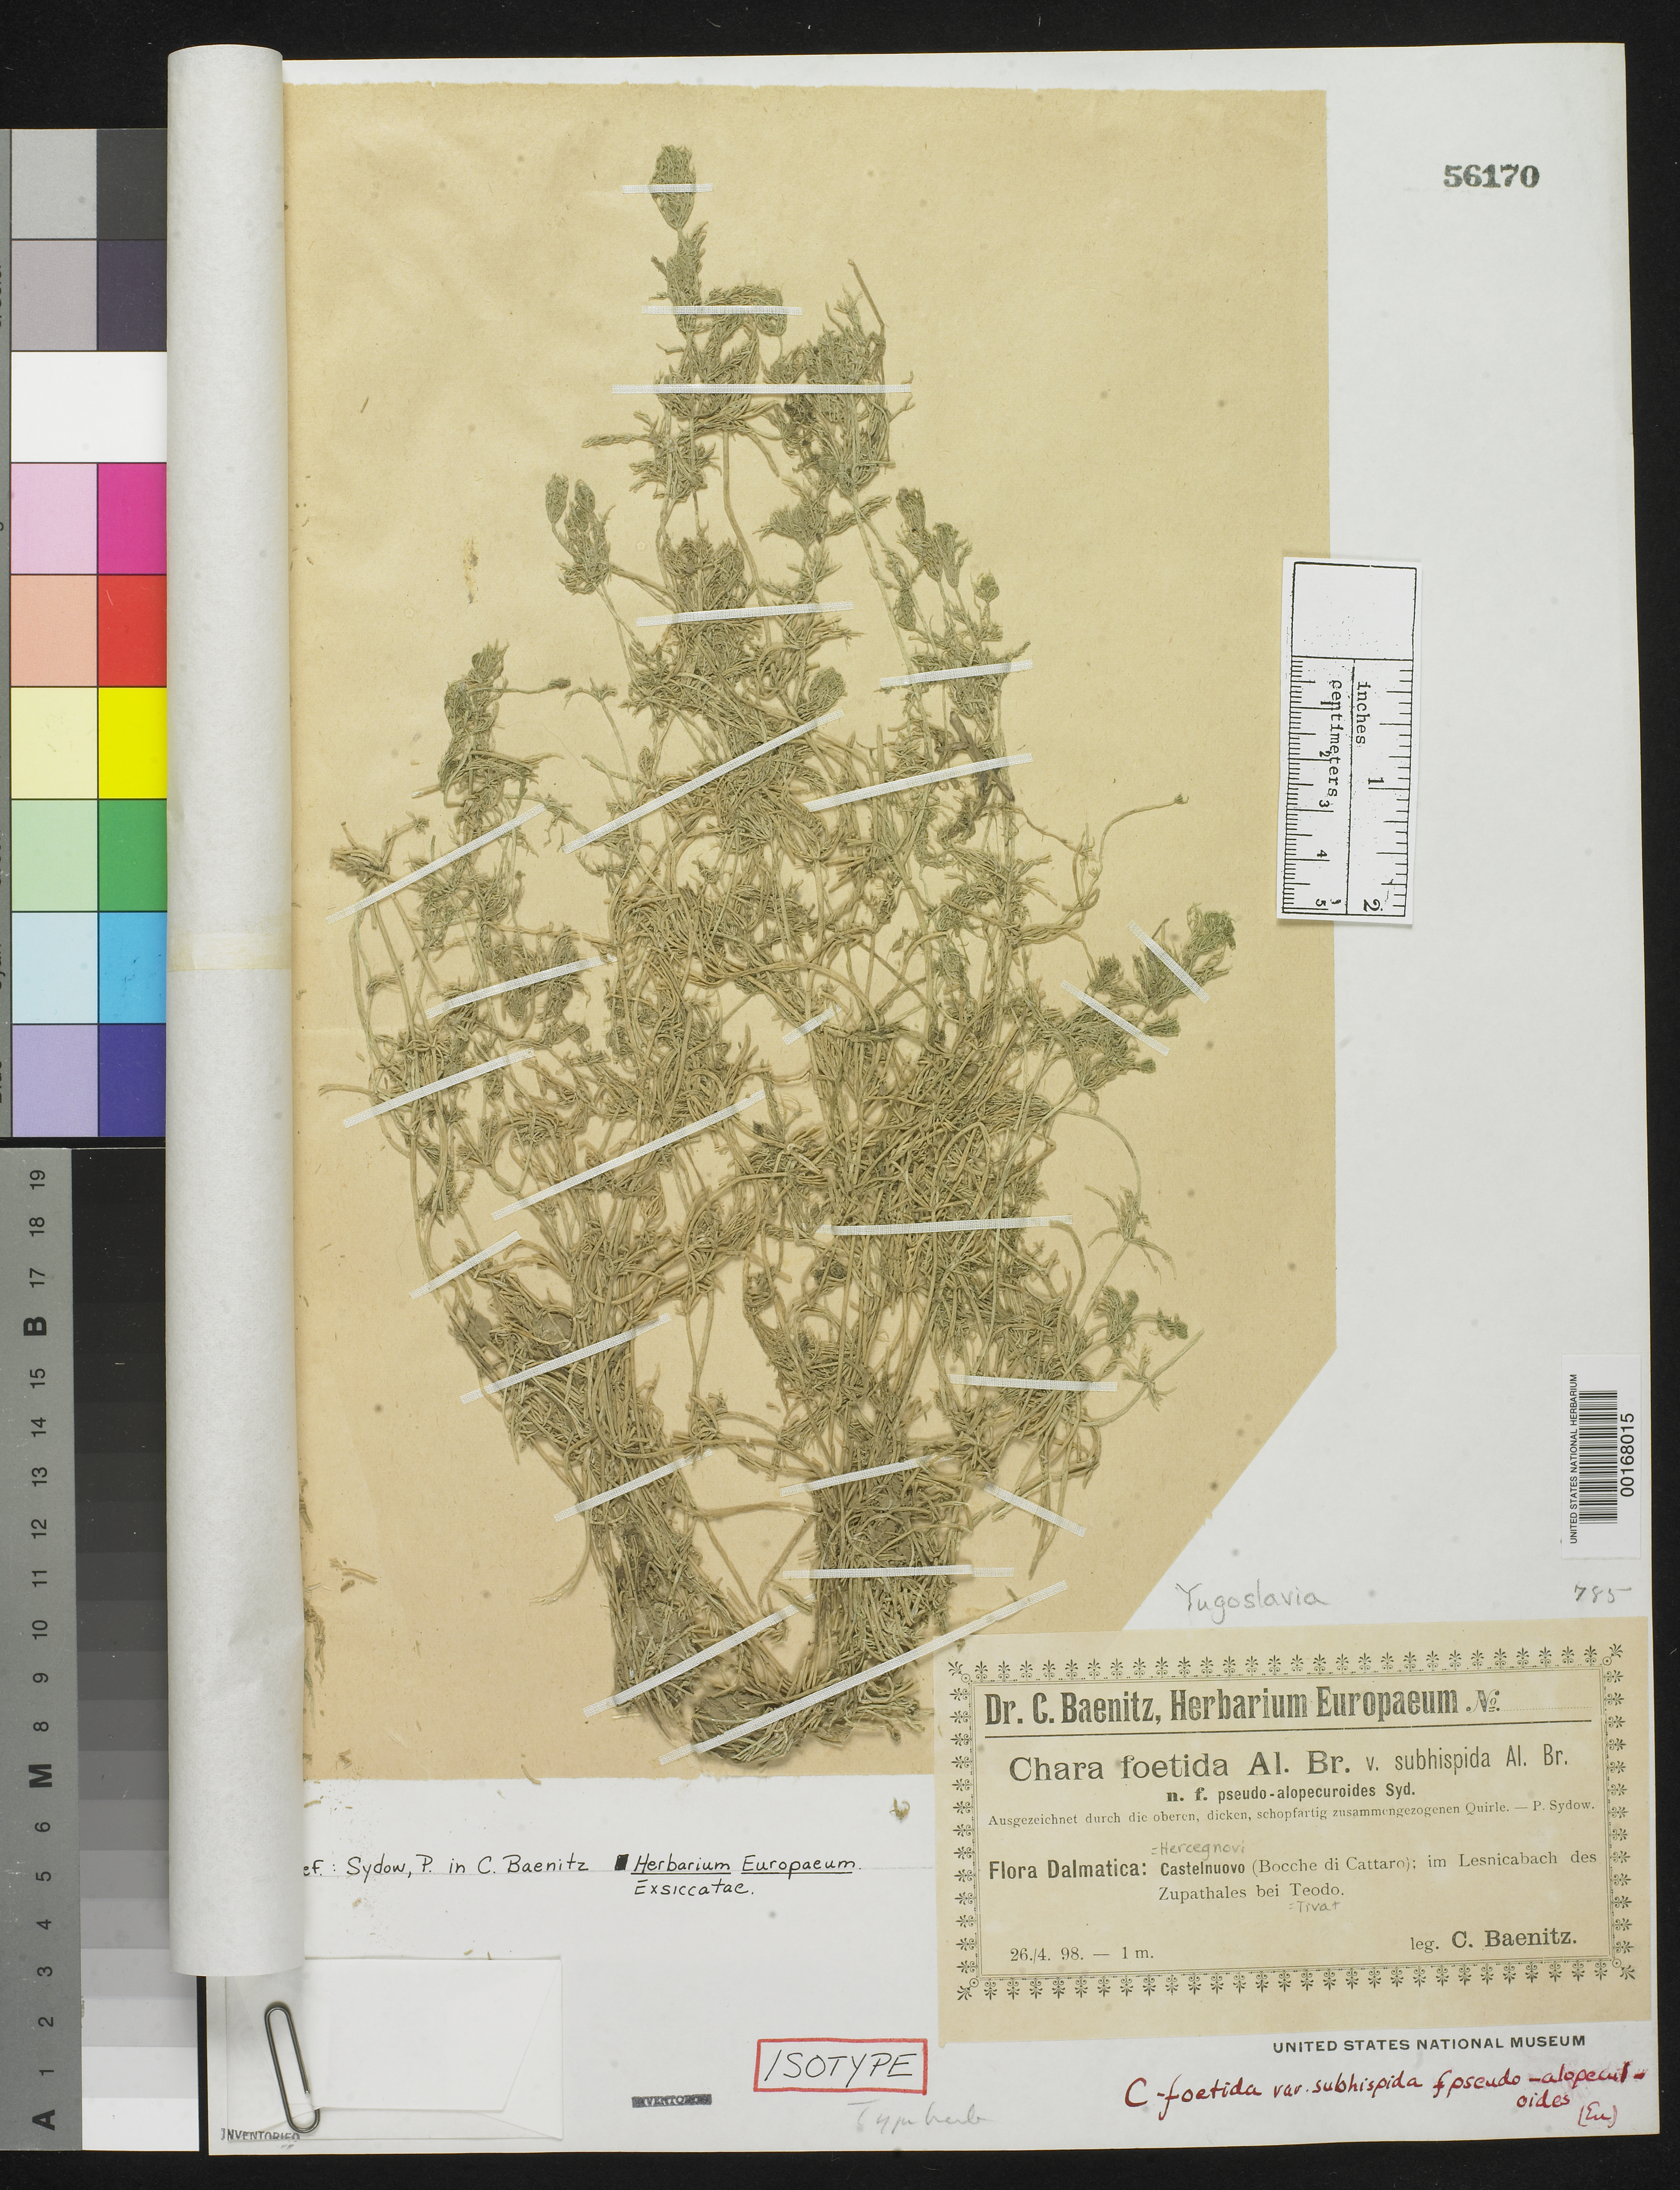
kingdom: Plantae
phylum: Charophyta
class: Charophyceae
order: Charales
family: Characeae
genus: Chara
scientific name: Chara foetida f. pseudo-alopecuroides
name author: P. Sydow in Baen.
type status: Isotype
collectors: C. G. Baenitz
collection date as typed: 26 Apr 1898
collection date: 1898-04-26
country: Montenegro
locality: Hercegnovi (Castelnuovo), Boka Kotorska, near Tivat (Teodo), Lesnicabach, Zupathales.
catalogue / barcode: US 56170